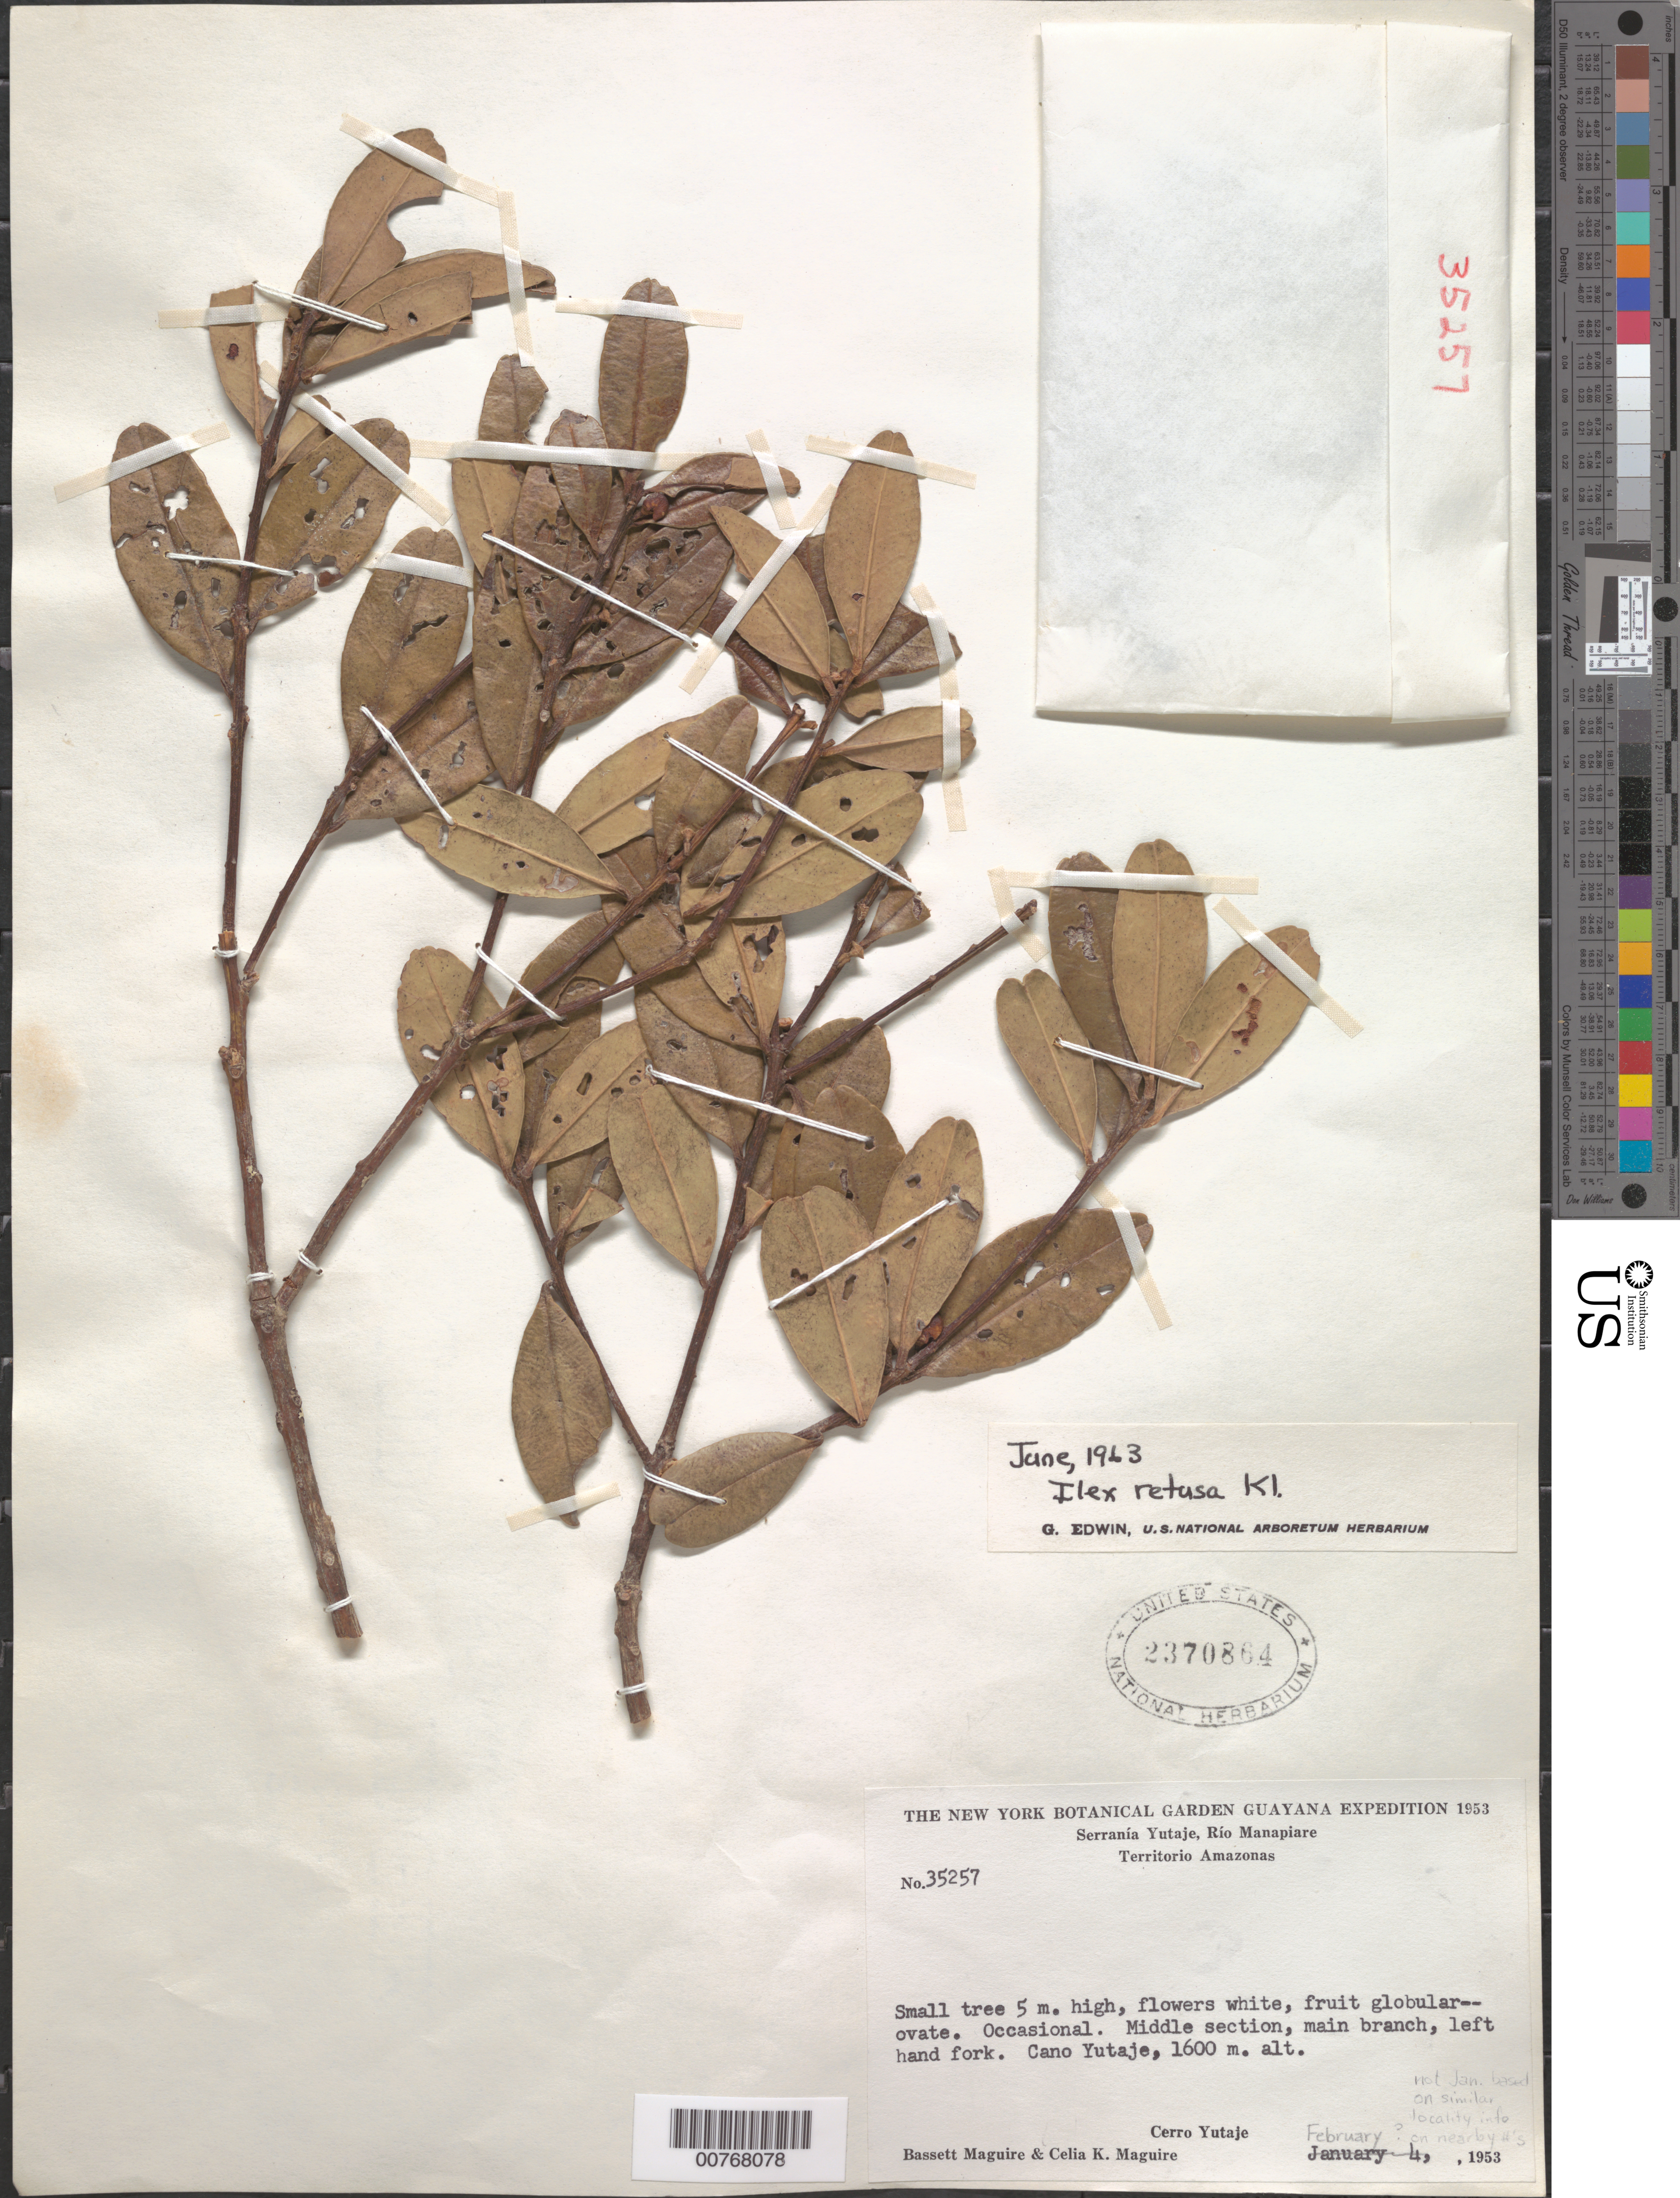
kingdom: Plantae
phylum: Tracheophyta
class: Magnoliopsida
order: Aquifoliales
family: Aquifoliaceae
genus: Ilex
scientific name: Ilex retusa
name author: Klotzsch ex Reissek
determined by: Edwin, G.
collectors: B. Maguire & C. K. Maguire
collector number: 35257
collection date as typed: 15-Feb-53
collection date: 1953-02-15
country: Venezuela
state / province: Amazonas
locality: Serranía Yutajé, Río Manapiare, along left fork Caño Yutajé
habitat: Middle section, main branch, left hand fork of Caño Yutaje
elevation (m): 1600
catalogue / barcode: US 2370864